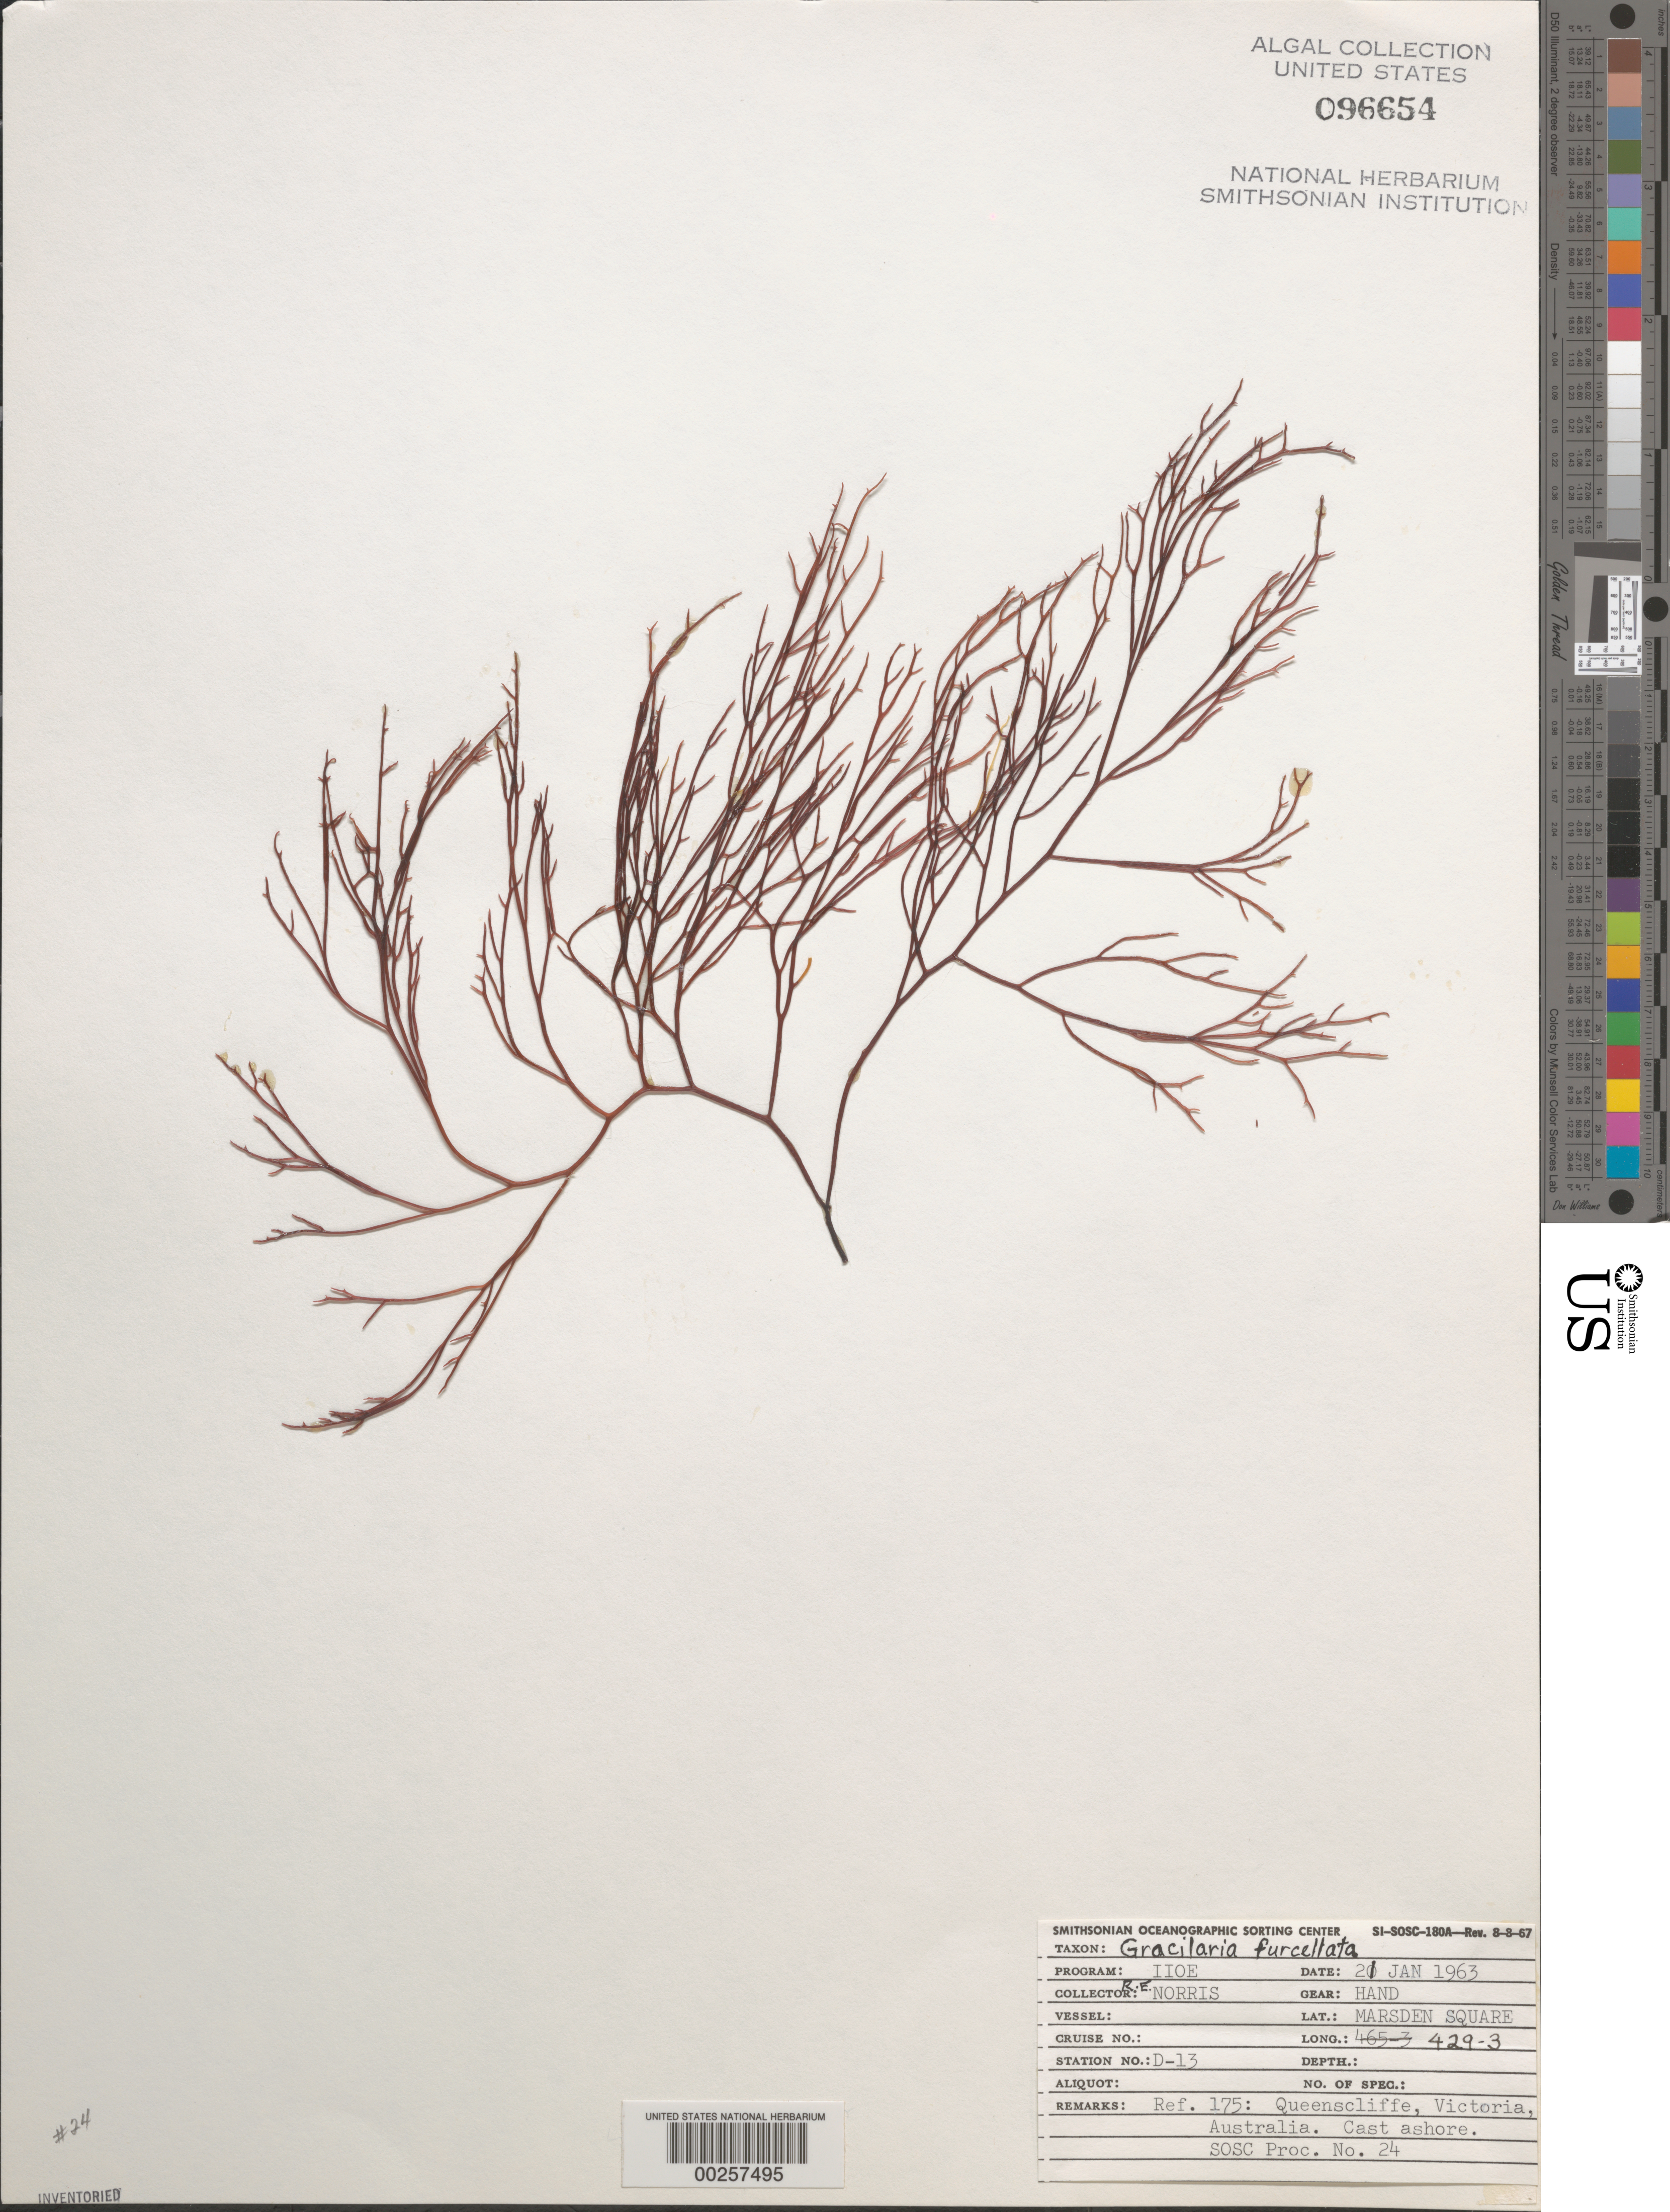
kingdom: Plantae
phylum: Rhodophyta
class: Florideophyceae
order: Gigartinales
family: Solieriaceae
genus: Sarconema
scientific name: Sarconema filiforme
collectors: R. E. Norris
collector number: Station D-13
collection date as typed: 21 Jan 1963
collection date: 1963-01-21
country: Australia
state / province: Victoria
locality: Queenscliffe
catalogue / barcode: US 96654